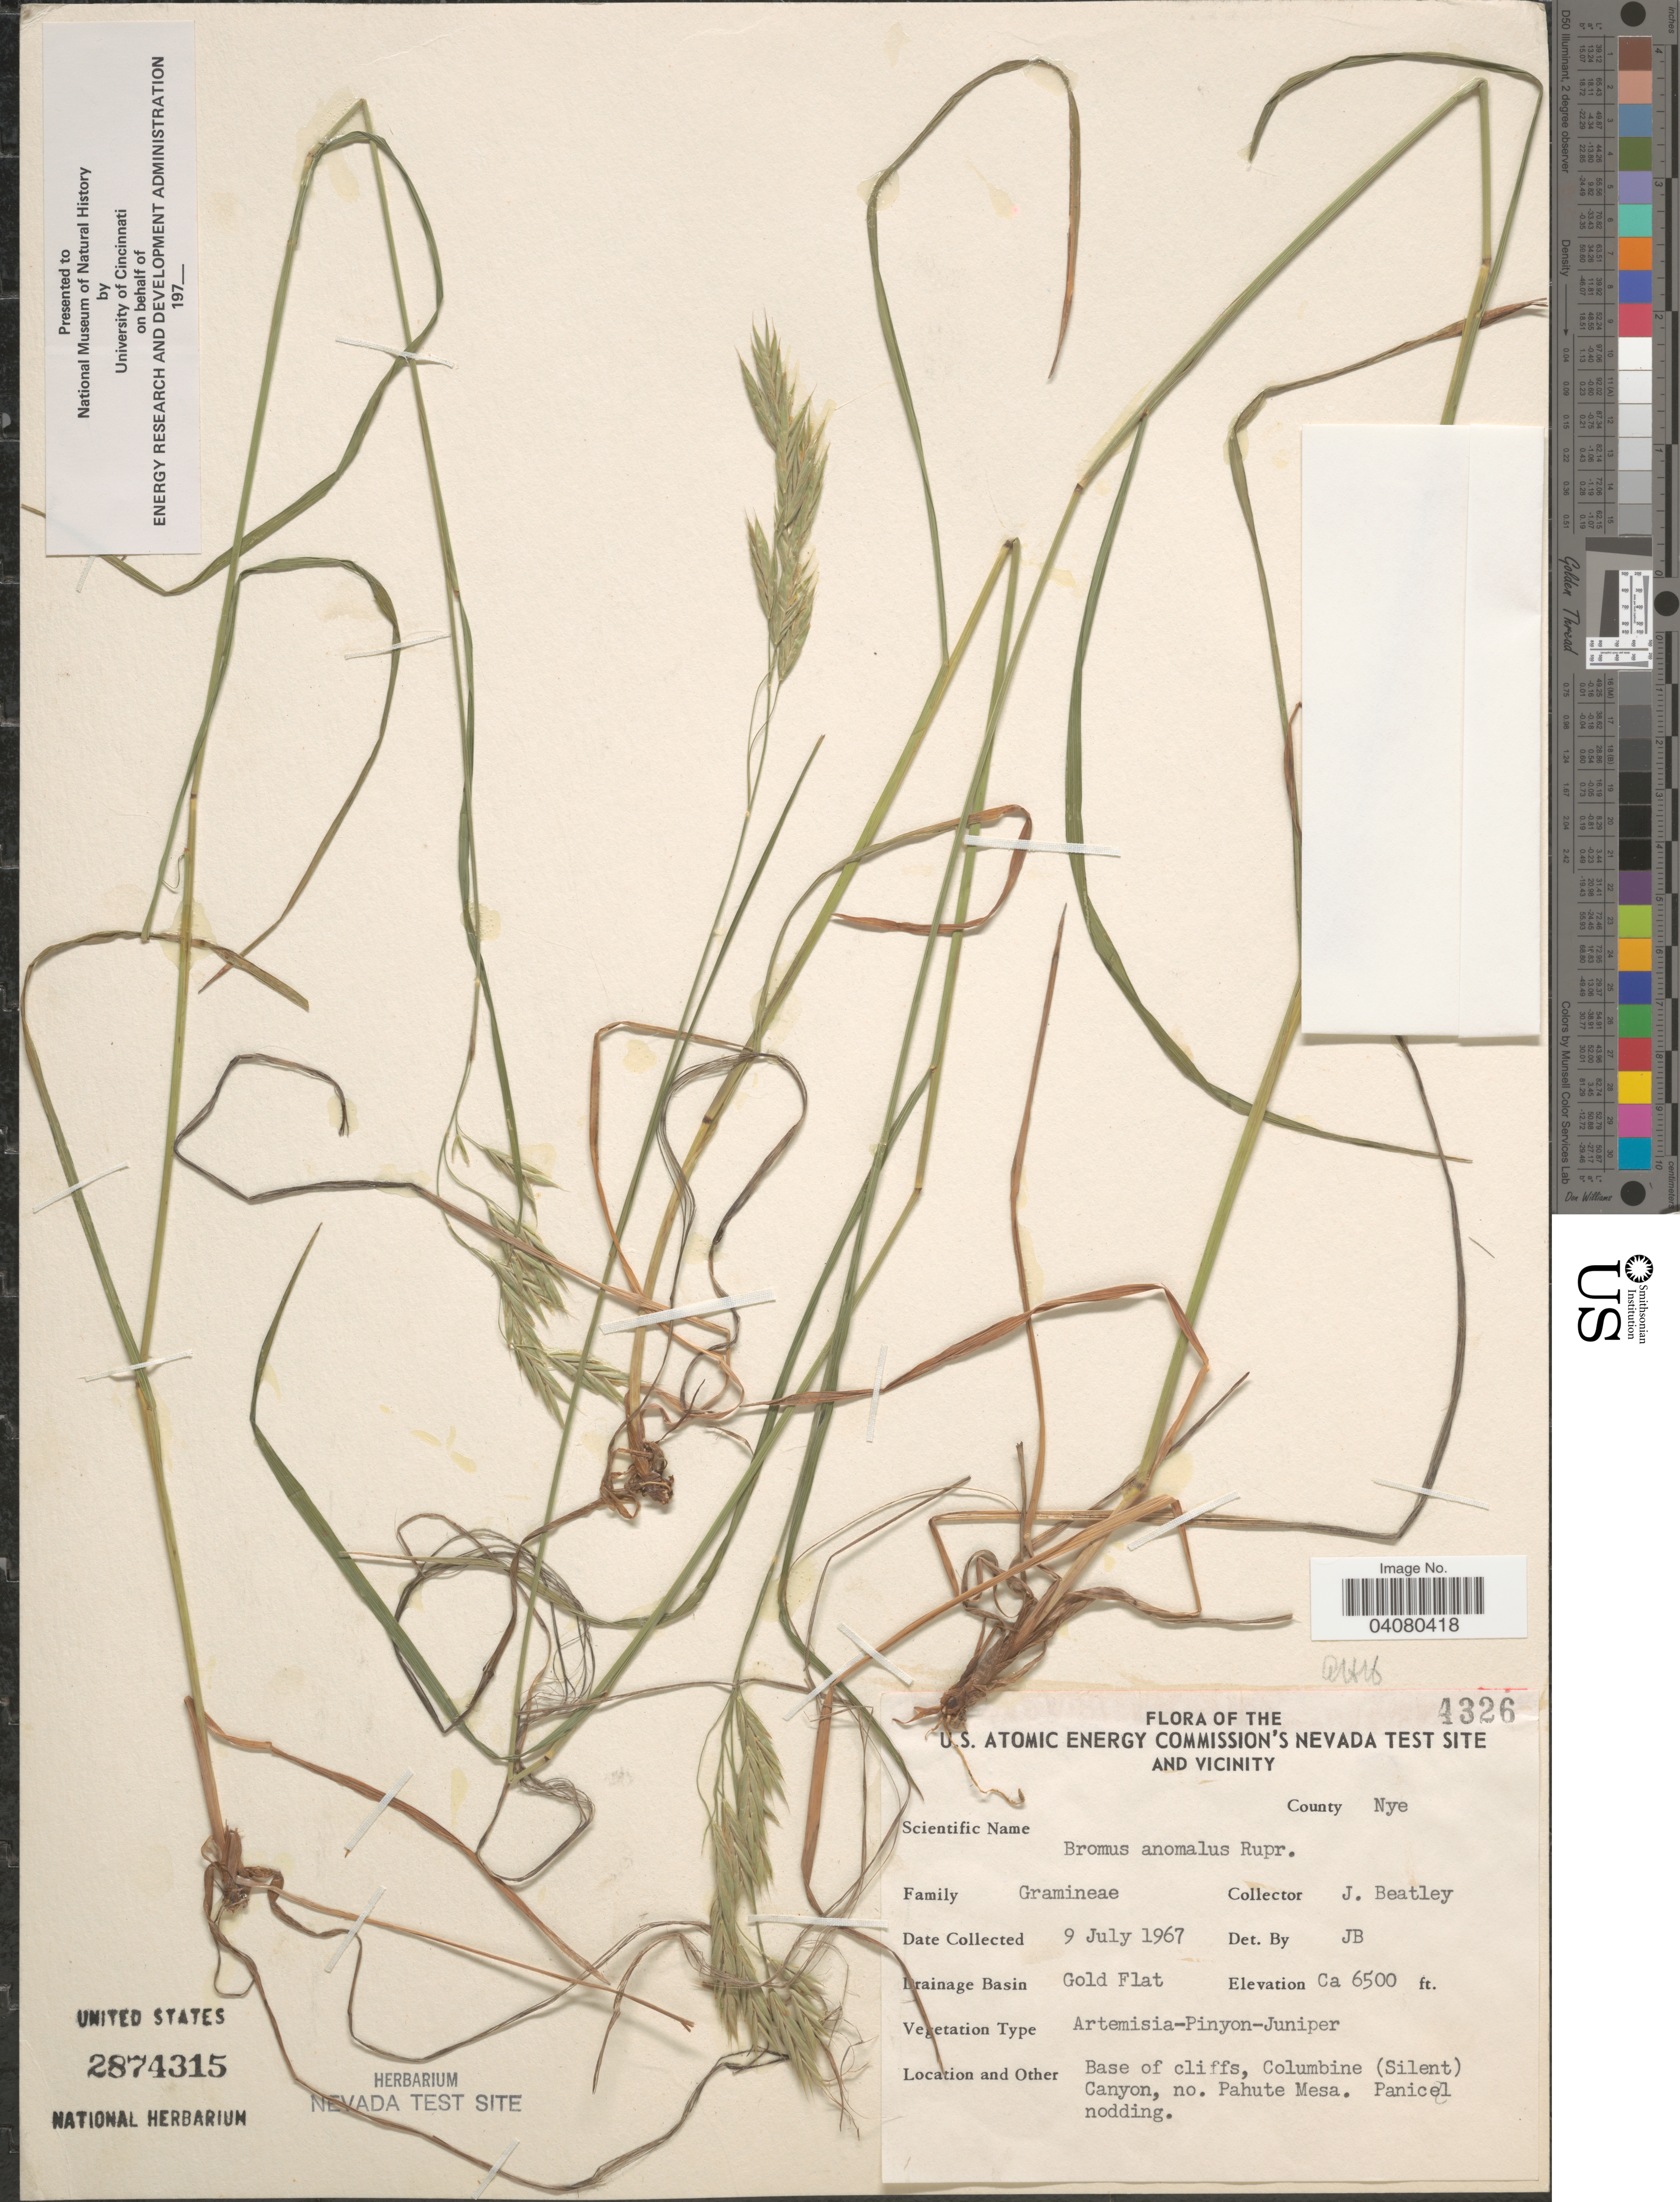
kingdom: Plantae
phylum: Tracheophyta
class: Liliopsida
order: Poales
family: Poaceae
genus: Bromus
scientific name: Bromus anomalus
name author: Rupr. ex E. Fourn.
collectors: J. C. Beatley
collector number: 4326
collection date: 1967-07-09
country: United States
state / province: Nevada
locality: U.S. Atomic Energy Commission's Nevada Test Site and Vicinity. County Nye. Drainage Basin Gold Flat. Base of cliffs, Columbine (Silent) Canyon, no. Pahute Mesa.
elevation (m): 1981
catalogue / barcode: US 2874315